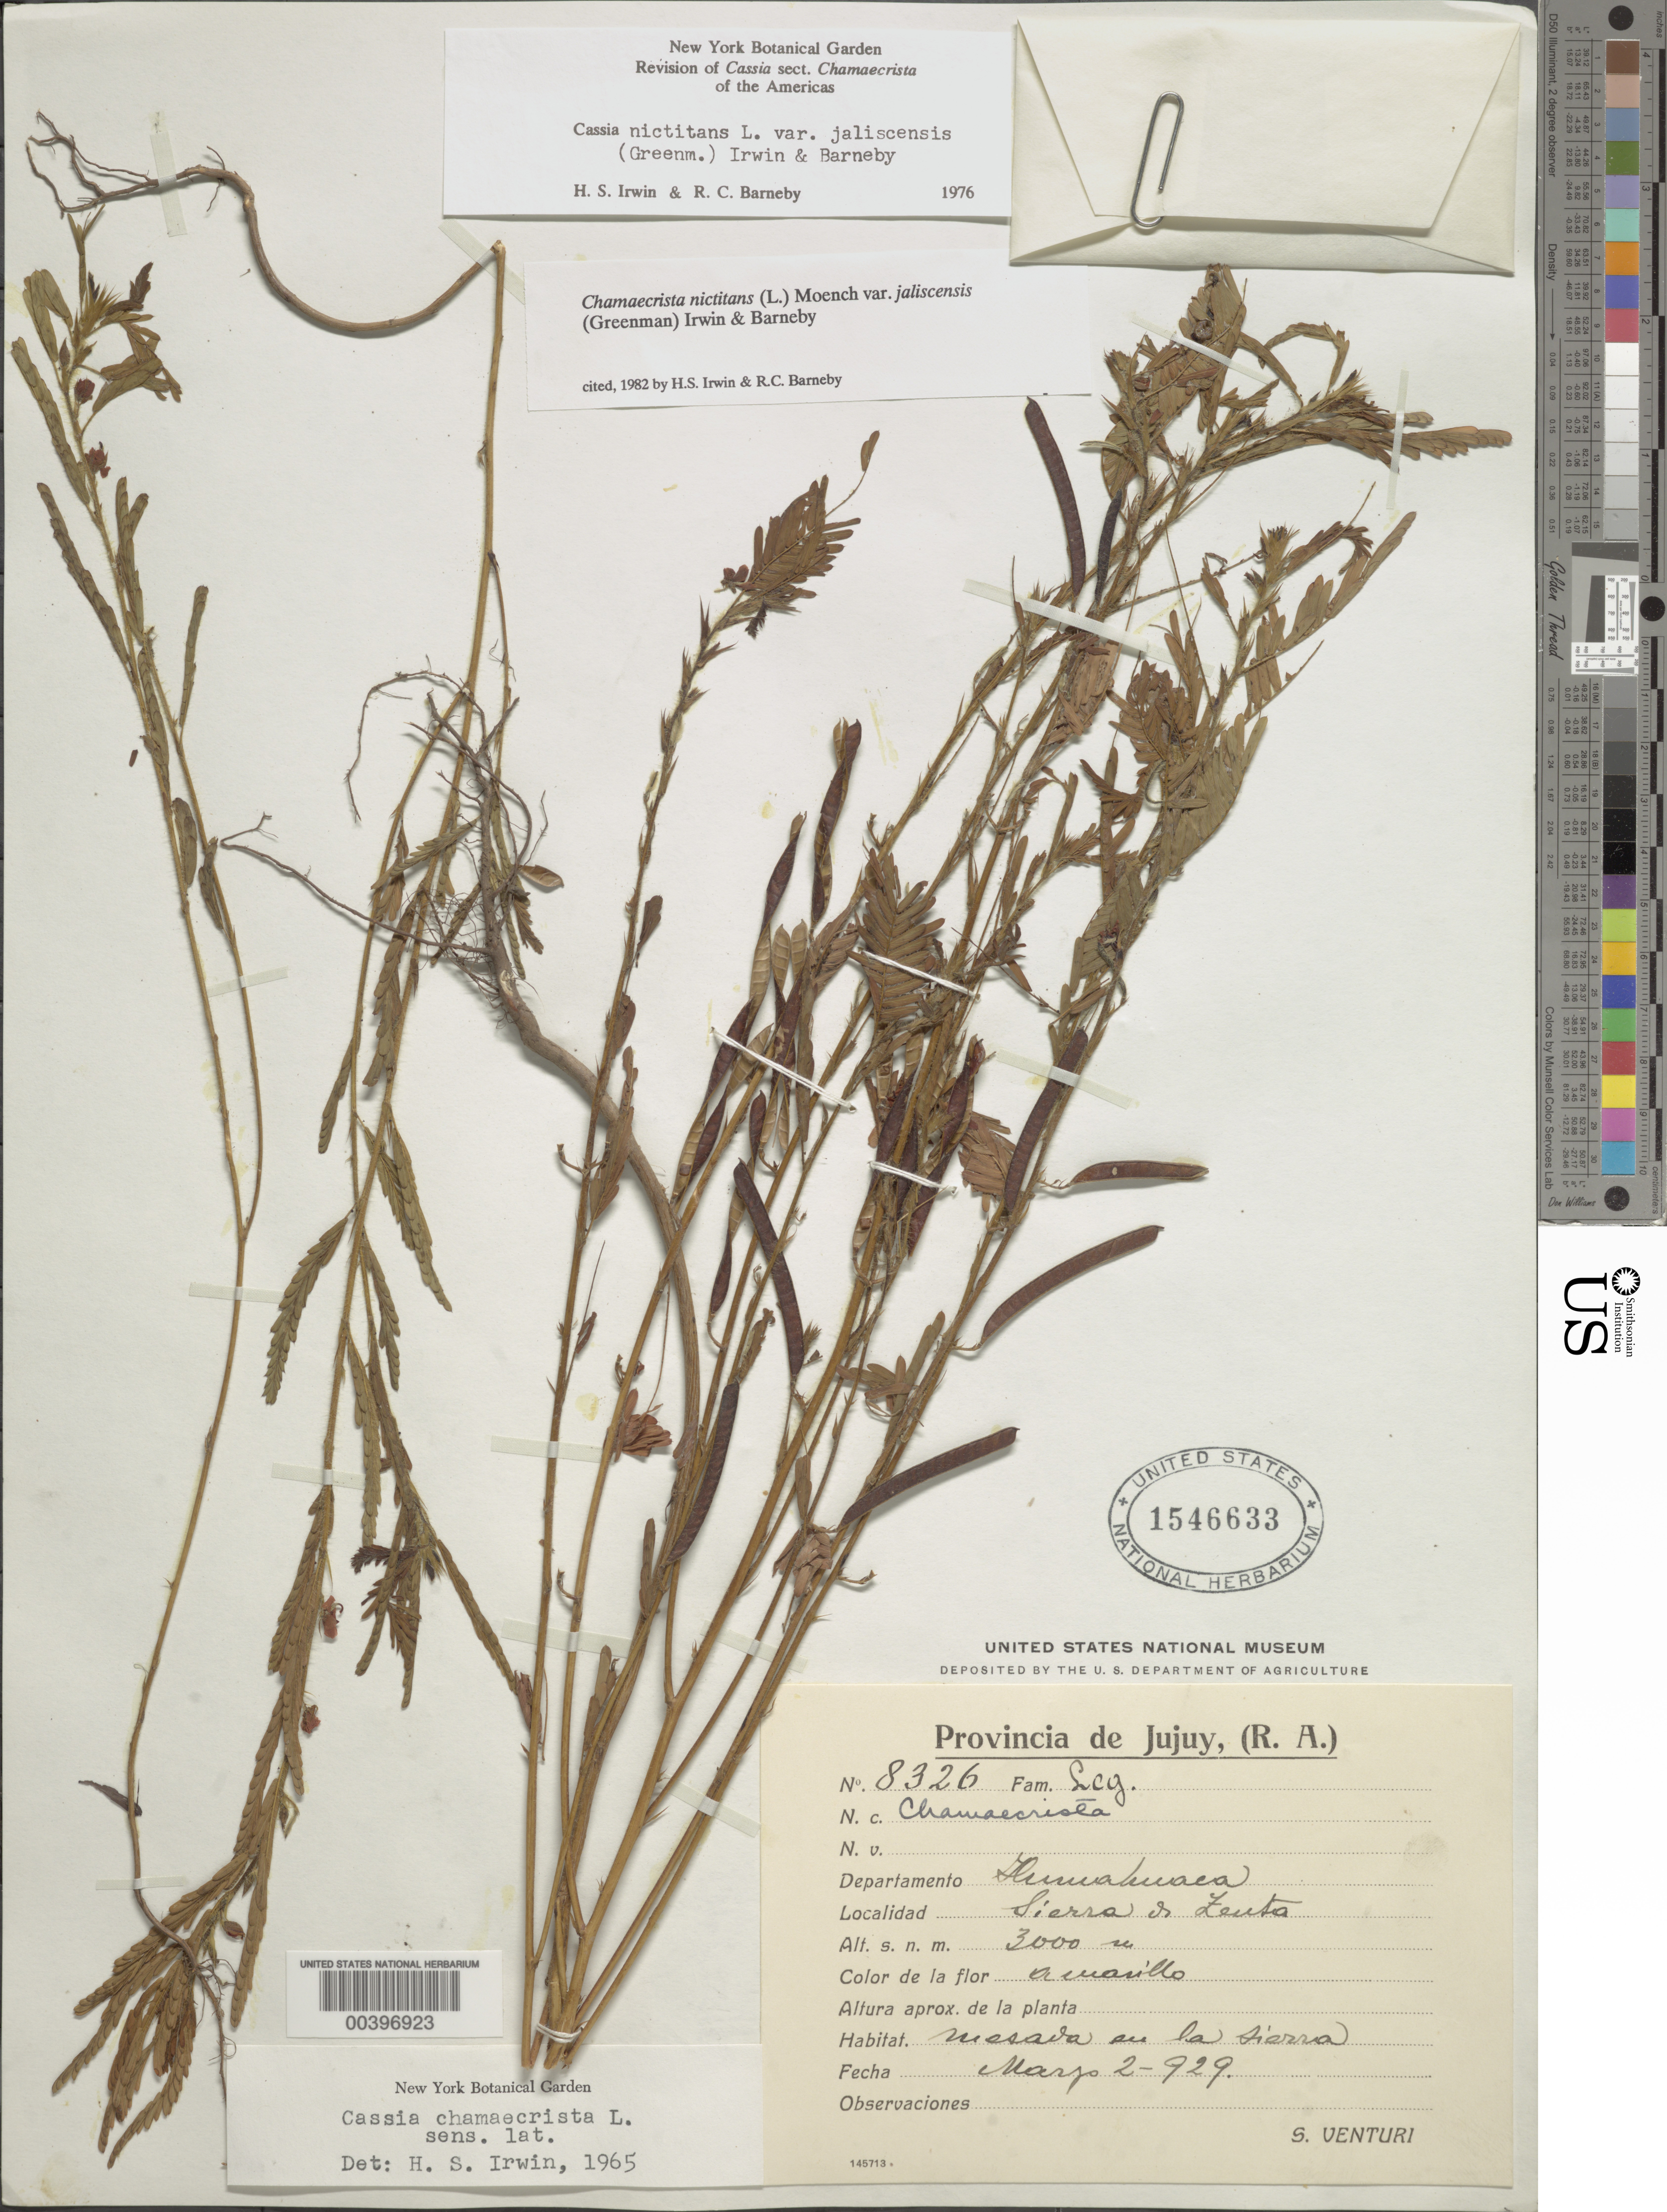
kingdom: Plantae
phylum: Tracheophyta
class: Magnoliopsida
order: Fabales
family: Fabaceae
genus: Chamaecrista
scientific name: Chamaecrista nictitans var. jaliscensis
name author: (Greenm.) H.S. Irwin & Barneby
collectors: S. Venturi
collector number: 8326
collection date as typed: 02 Mar 1929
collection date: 1929-03-02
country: Argentina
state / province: Jujuy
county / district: Humahuaca ?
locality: Dept. Glumahuaca, Sierra de Zeuta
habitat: Mesada su la sierra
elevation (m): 3000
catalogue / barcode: US 1546633